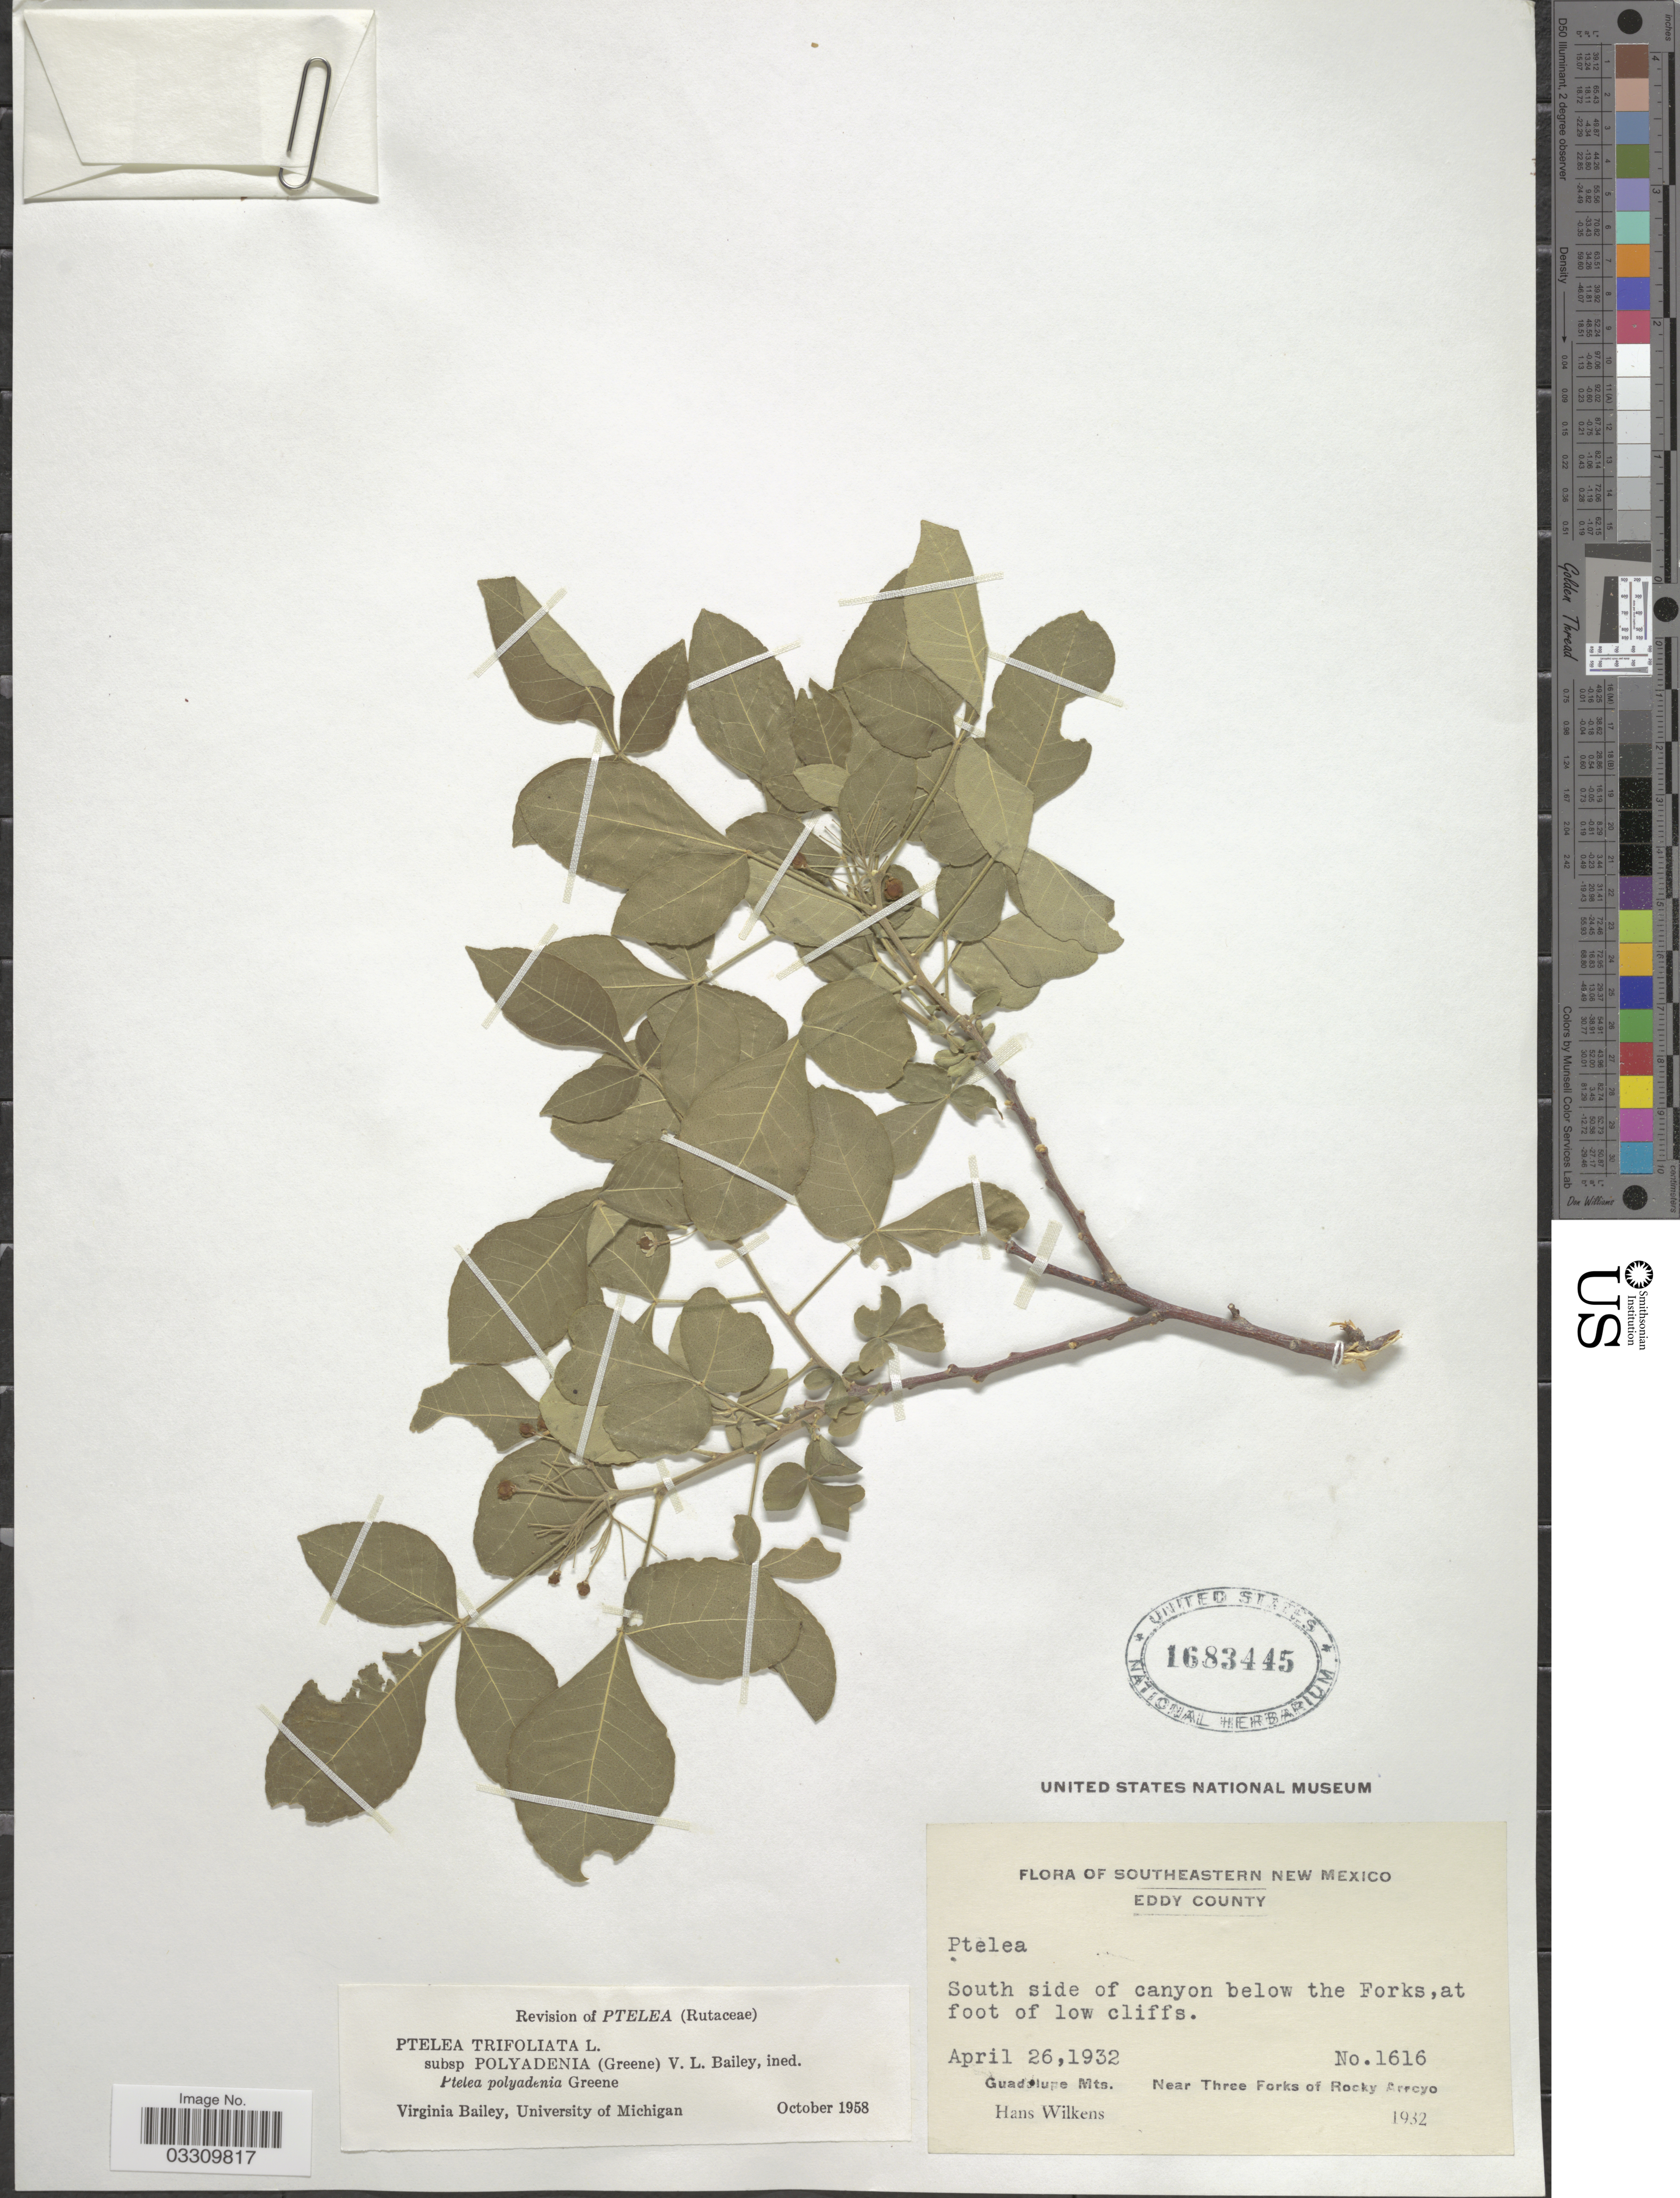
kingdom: Plantae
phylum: Tracheophyta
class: Magnoliopsida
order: Sapindales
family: Rutaceae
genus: Ptelea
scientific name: Ptelea trifoliata subsp. polyadenia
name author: (Greene) V. L. Bailey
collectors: H. Wilkens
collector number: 1616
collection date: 1932-04-26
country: United States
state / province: New Mexico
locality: Southeastern New Mexico. Eddy County. South side of canyon below the Forks, at foot of low cliffs. Guadalupe Mts. Near Three Forks of Rocky Arroyo.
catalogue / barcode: US 1683445